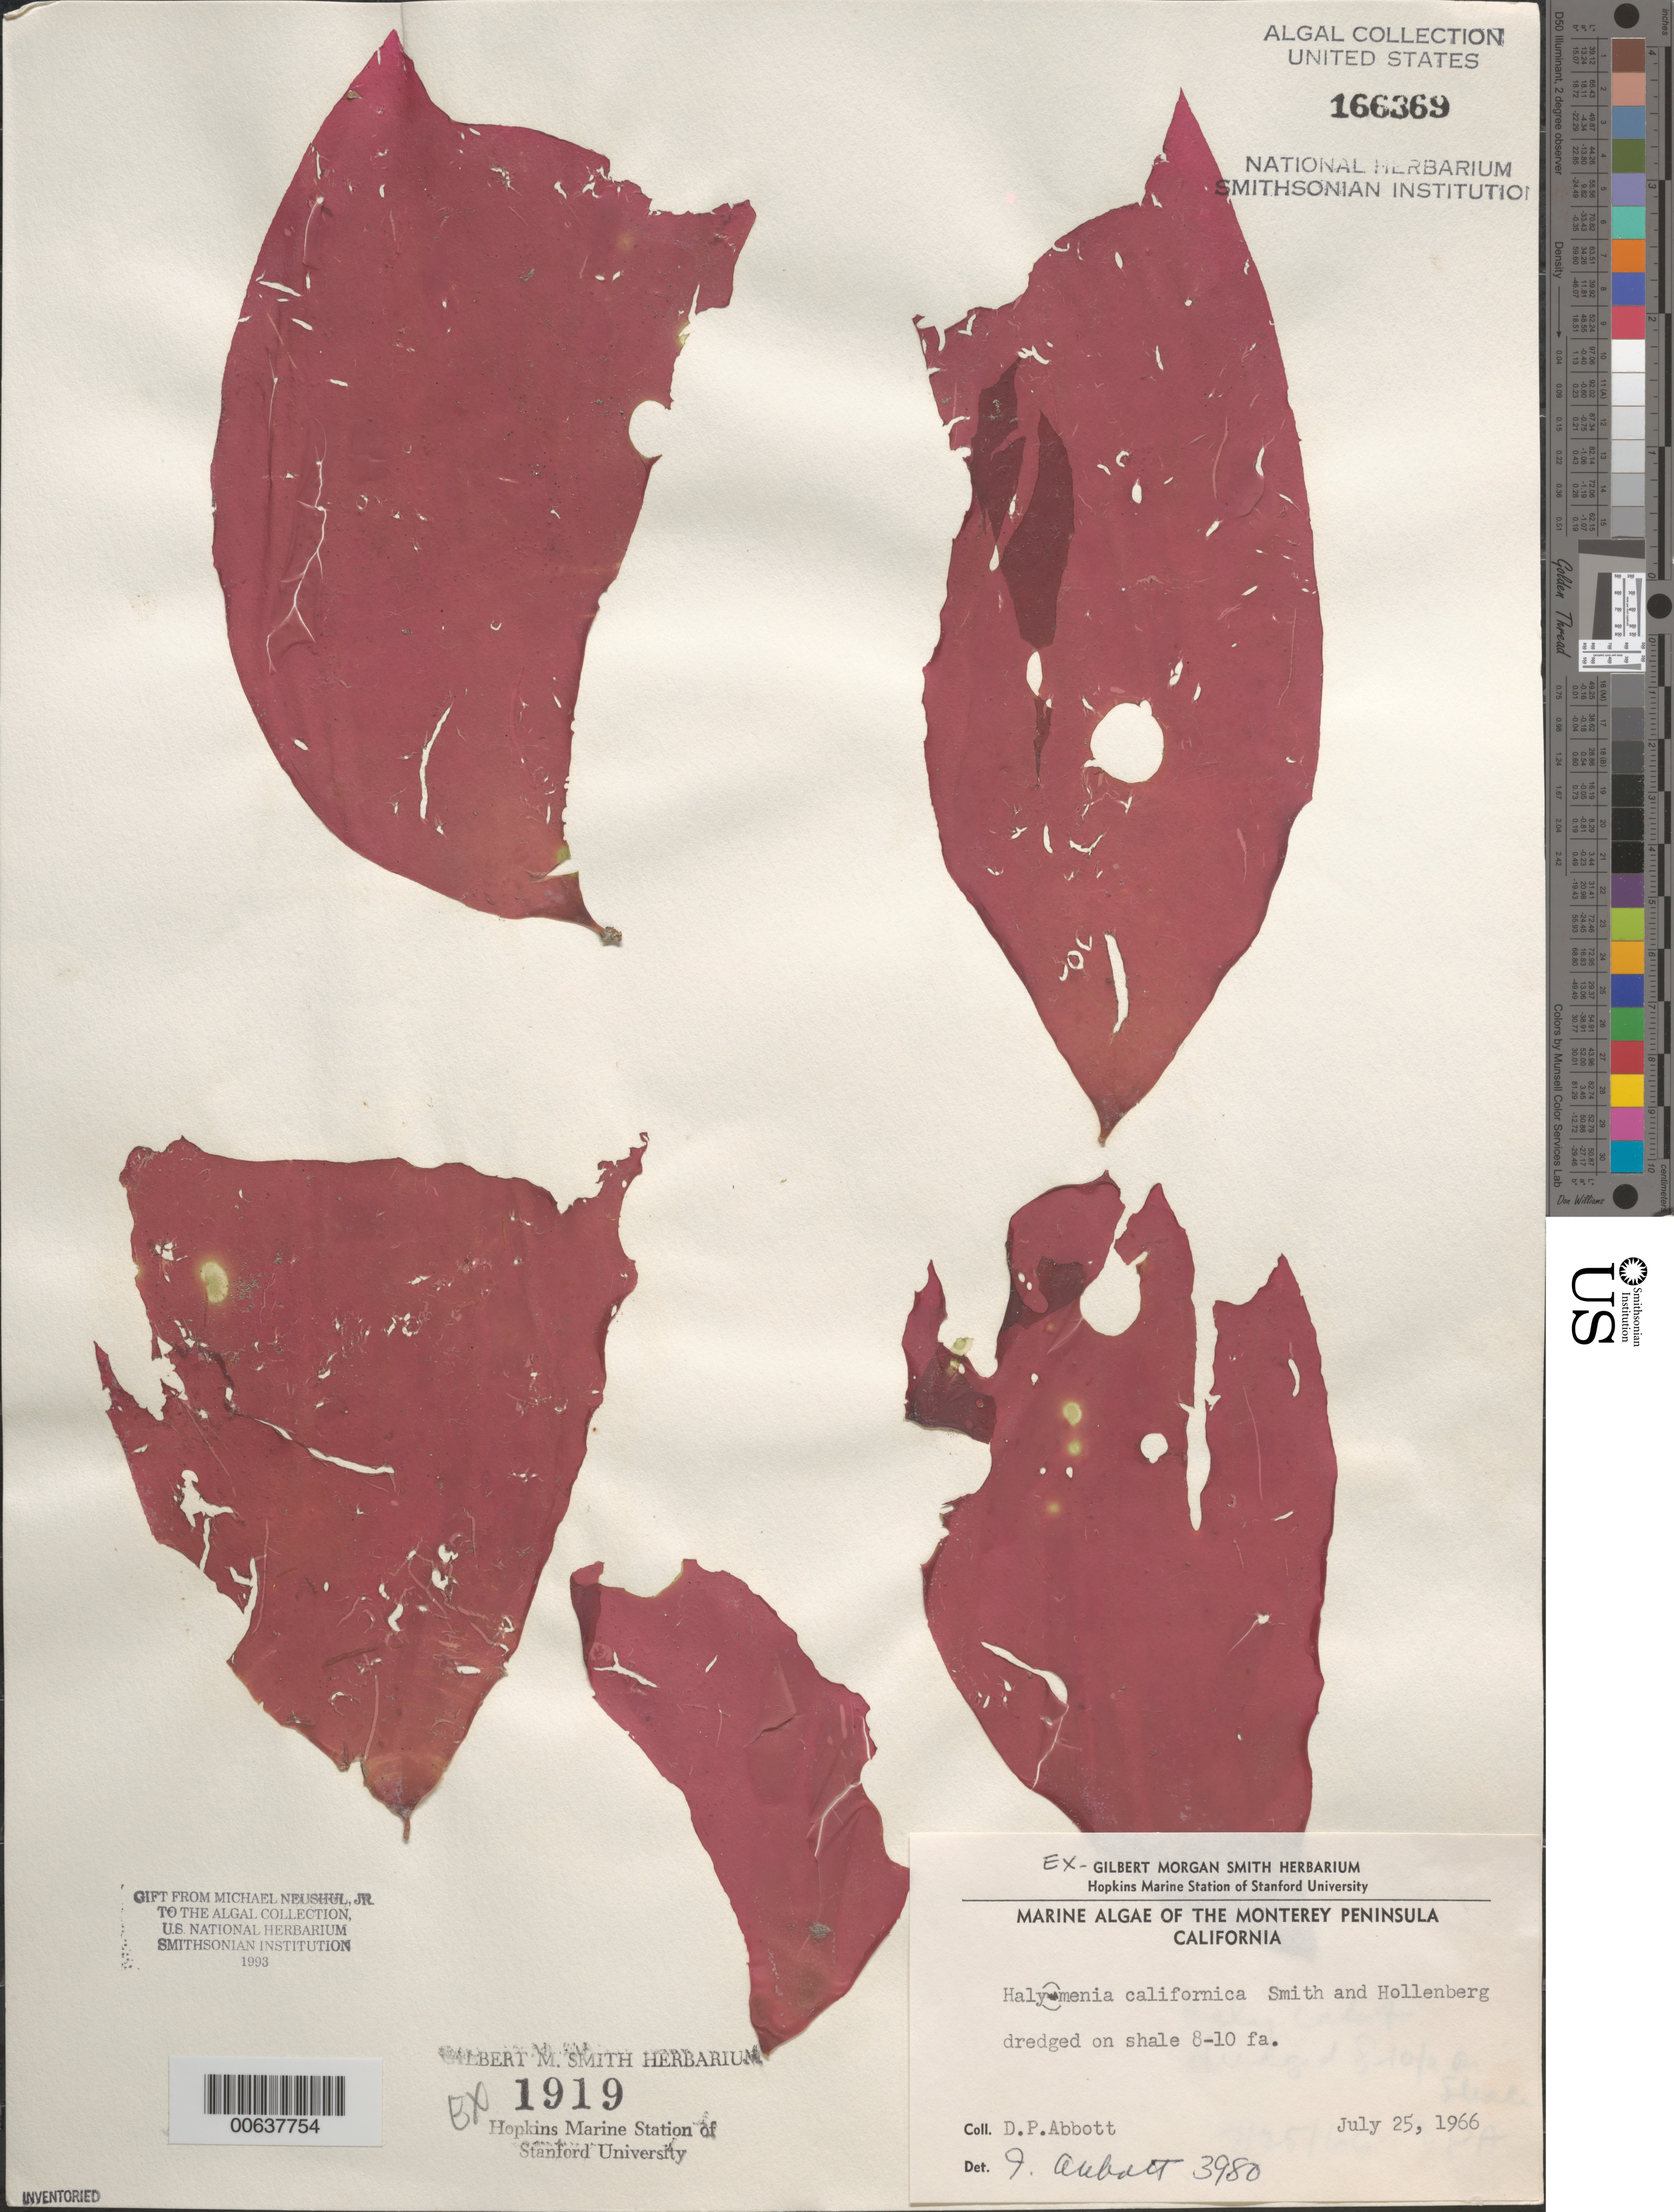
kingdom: Plantae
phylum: Rhodophyta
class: Florideophyceae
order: Halymeniales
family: Halymeniaceae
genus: Halymenia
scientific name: Halymenia californica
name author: G.M. Sm. & Hollenb.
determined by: Abbott, Isabella A.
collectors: D. P. Abbott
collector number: IAA 3980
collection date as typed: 25 Jul 1966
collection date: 1966-07-25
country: United States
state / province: California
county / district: Monterey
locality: Off Monterey Peninsula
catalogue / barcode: US 166369